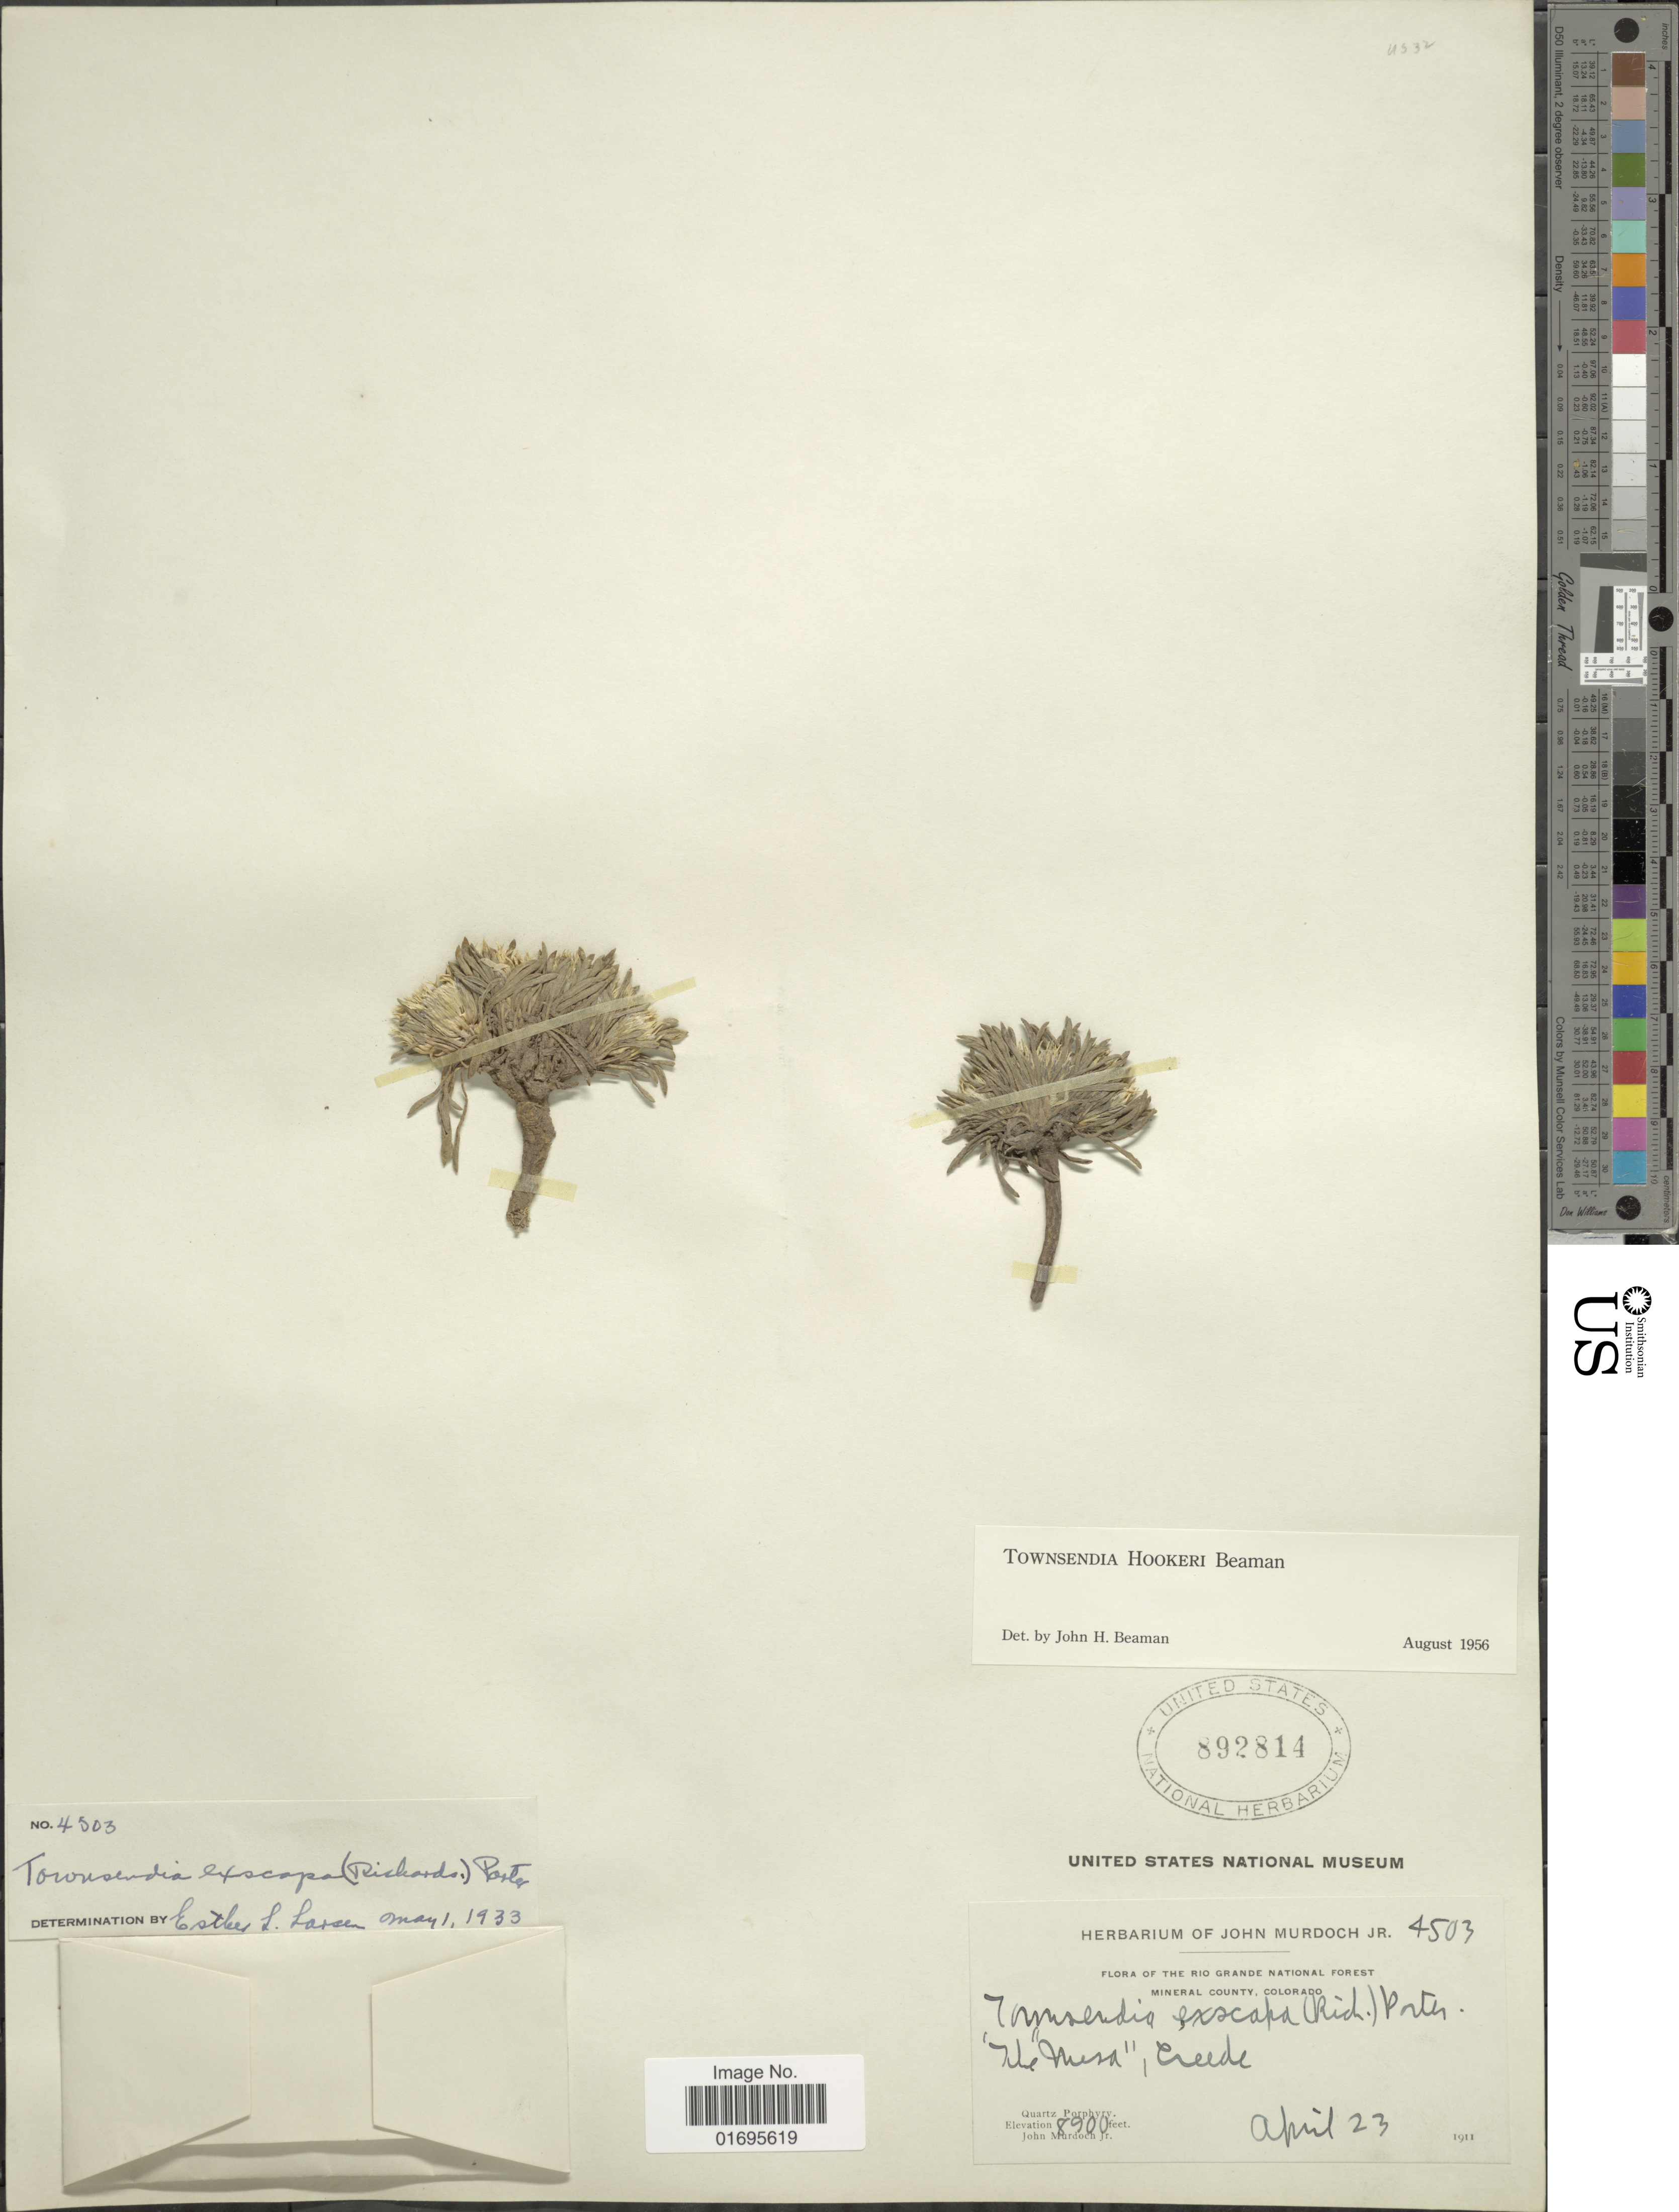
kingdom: Plantae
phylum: Tracheophyta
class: Magnoliopsida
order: Asterales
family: Asteraceae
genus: Townsendia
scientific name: Townsendia hookeri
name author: Beaman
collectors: J. Murdoch Jr.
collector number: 4503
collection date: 1911-04-23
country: United States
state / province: Colorado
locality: Rio Grande National Forest, Mineral County, "The Mesa". Creek, Quartz Prphyry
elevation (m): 2713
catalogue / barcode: US 892814